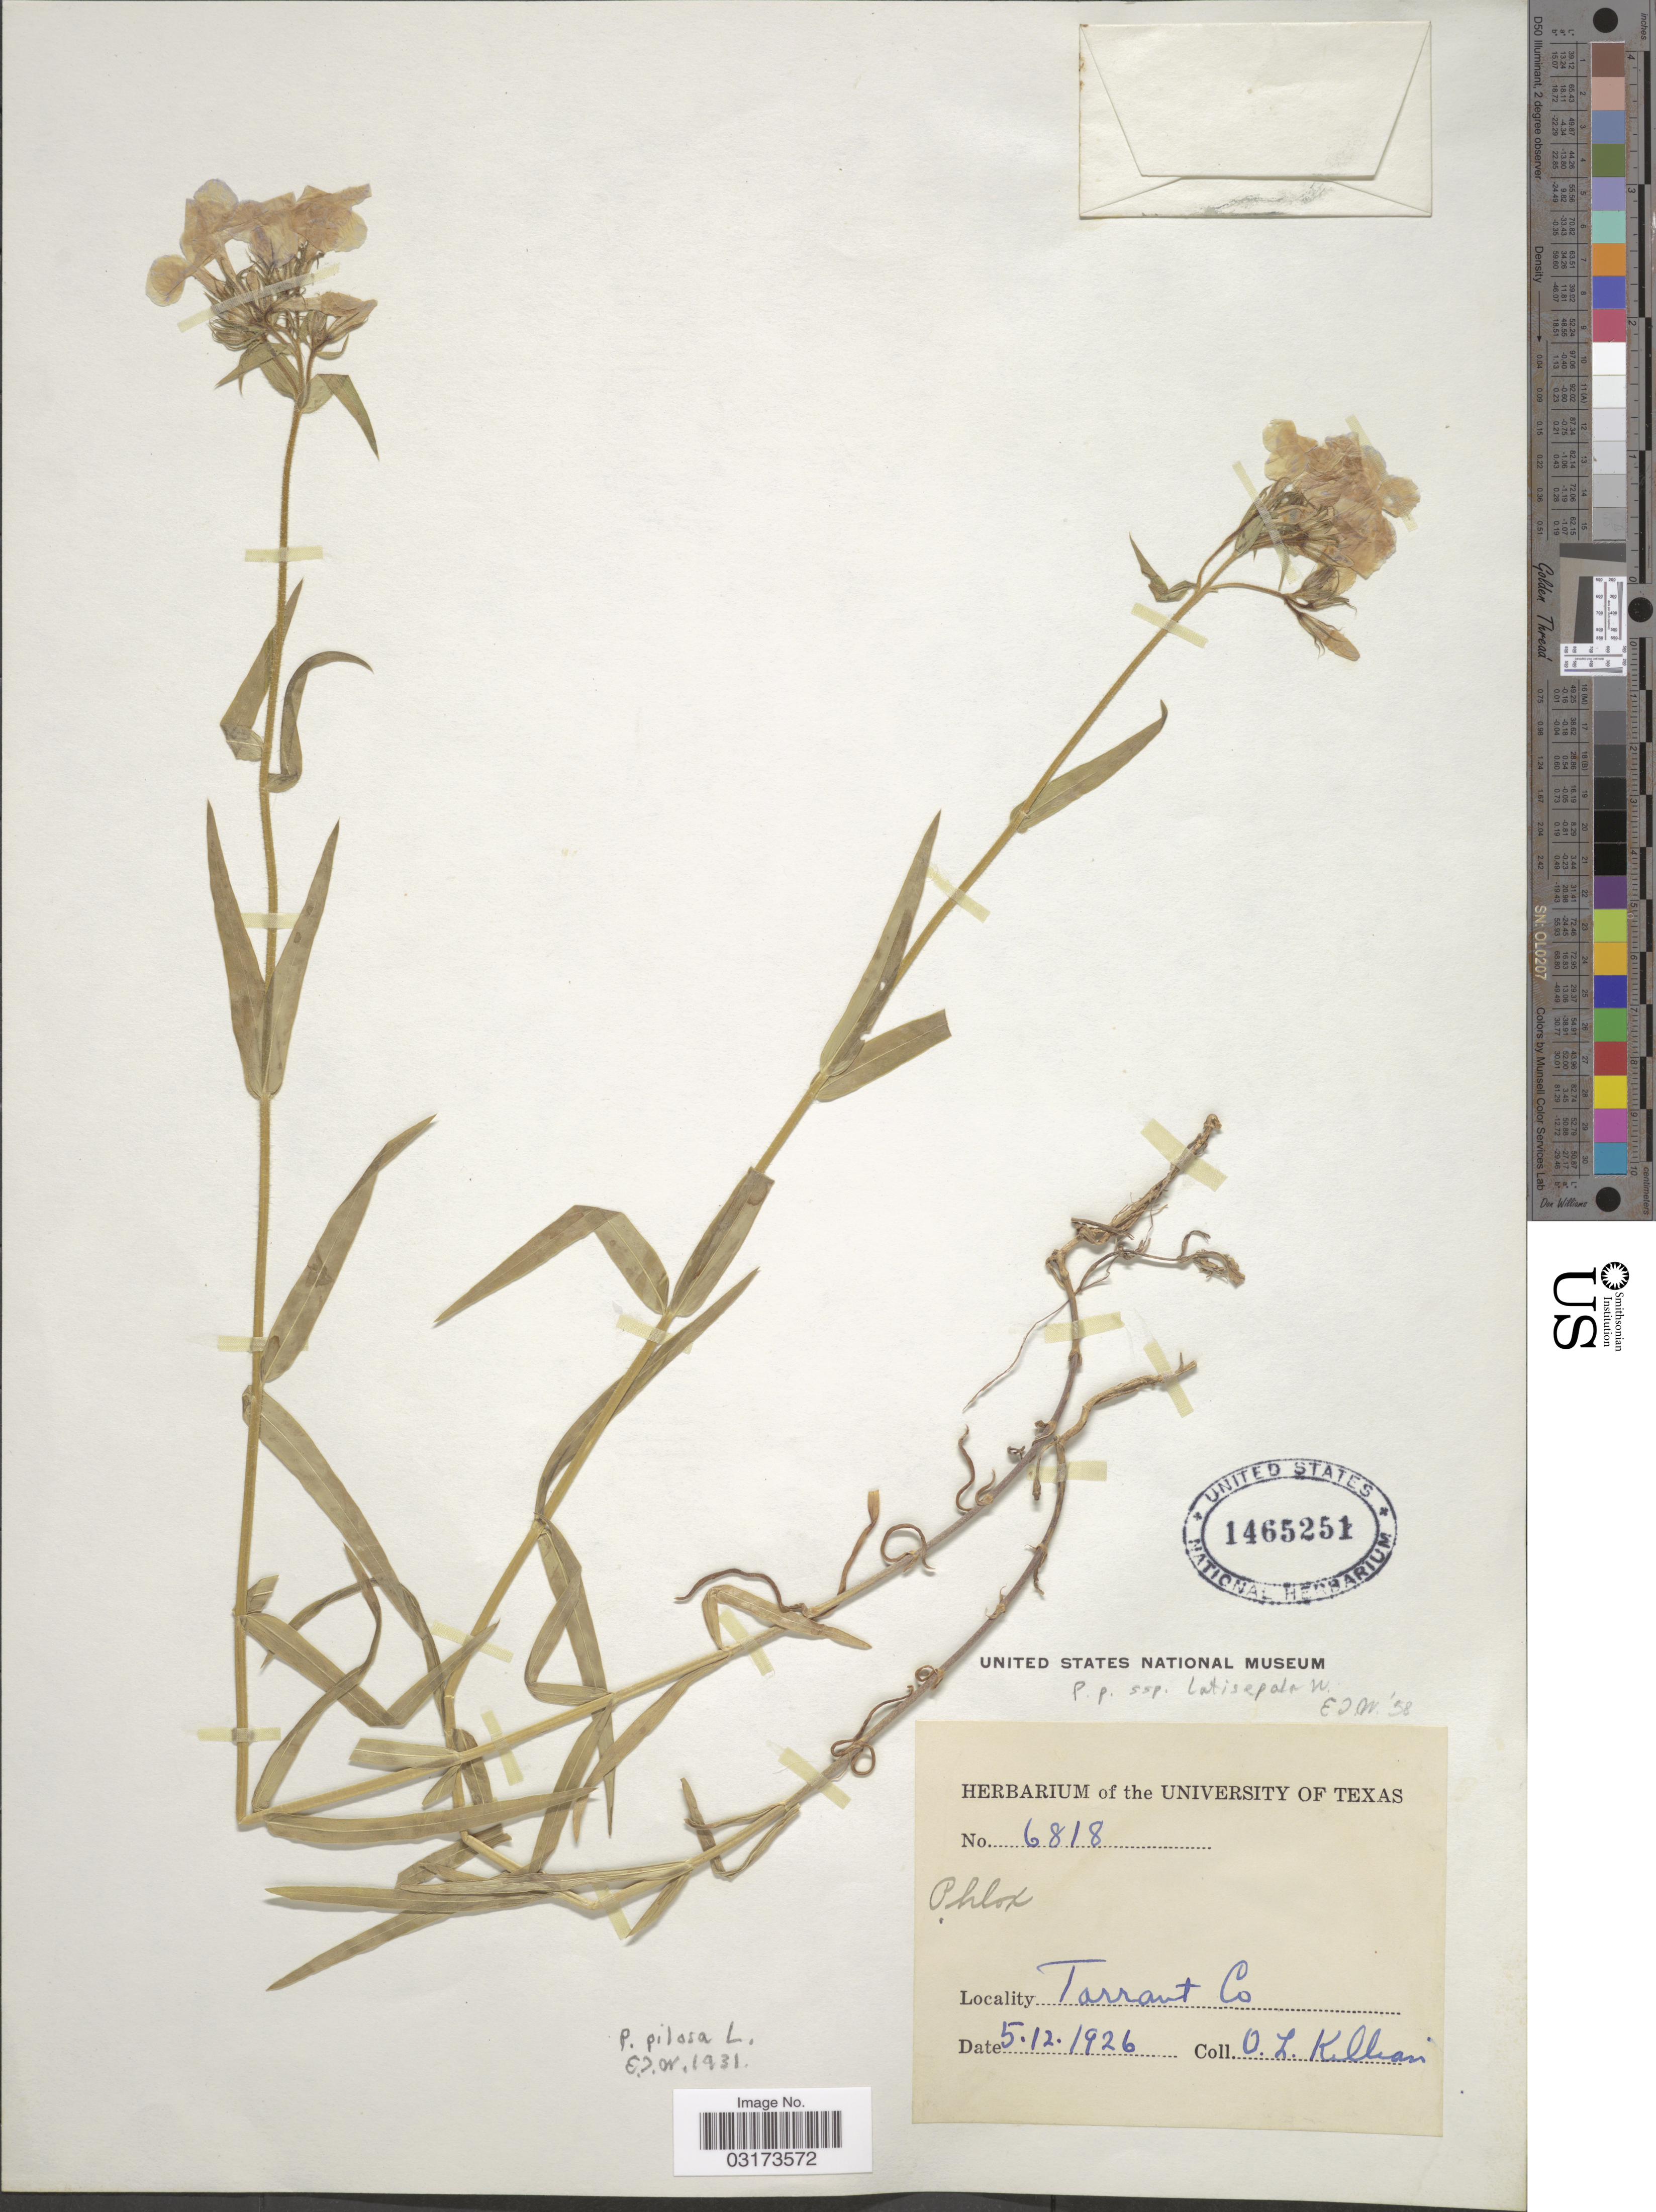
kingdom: Plantae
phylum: Tracheophyta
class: Magnoliopsida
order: Ericales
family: Polemoniaceae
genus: Phlox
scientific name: Phlox pilosa subsp. latisepala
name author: Wherry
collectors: O. Killian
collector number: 6818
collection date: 1926-05-12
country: United States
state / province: Texas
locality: Tarrant Co.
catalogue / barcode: US 1465251